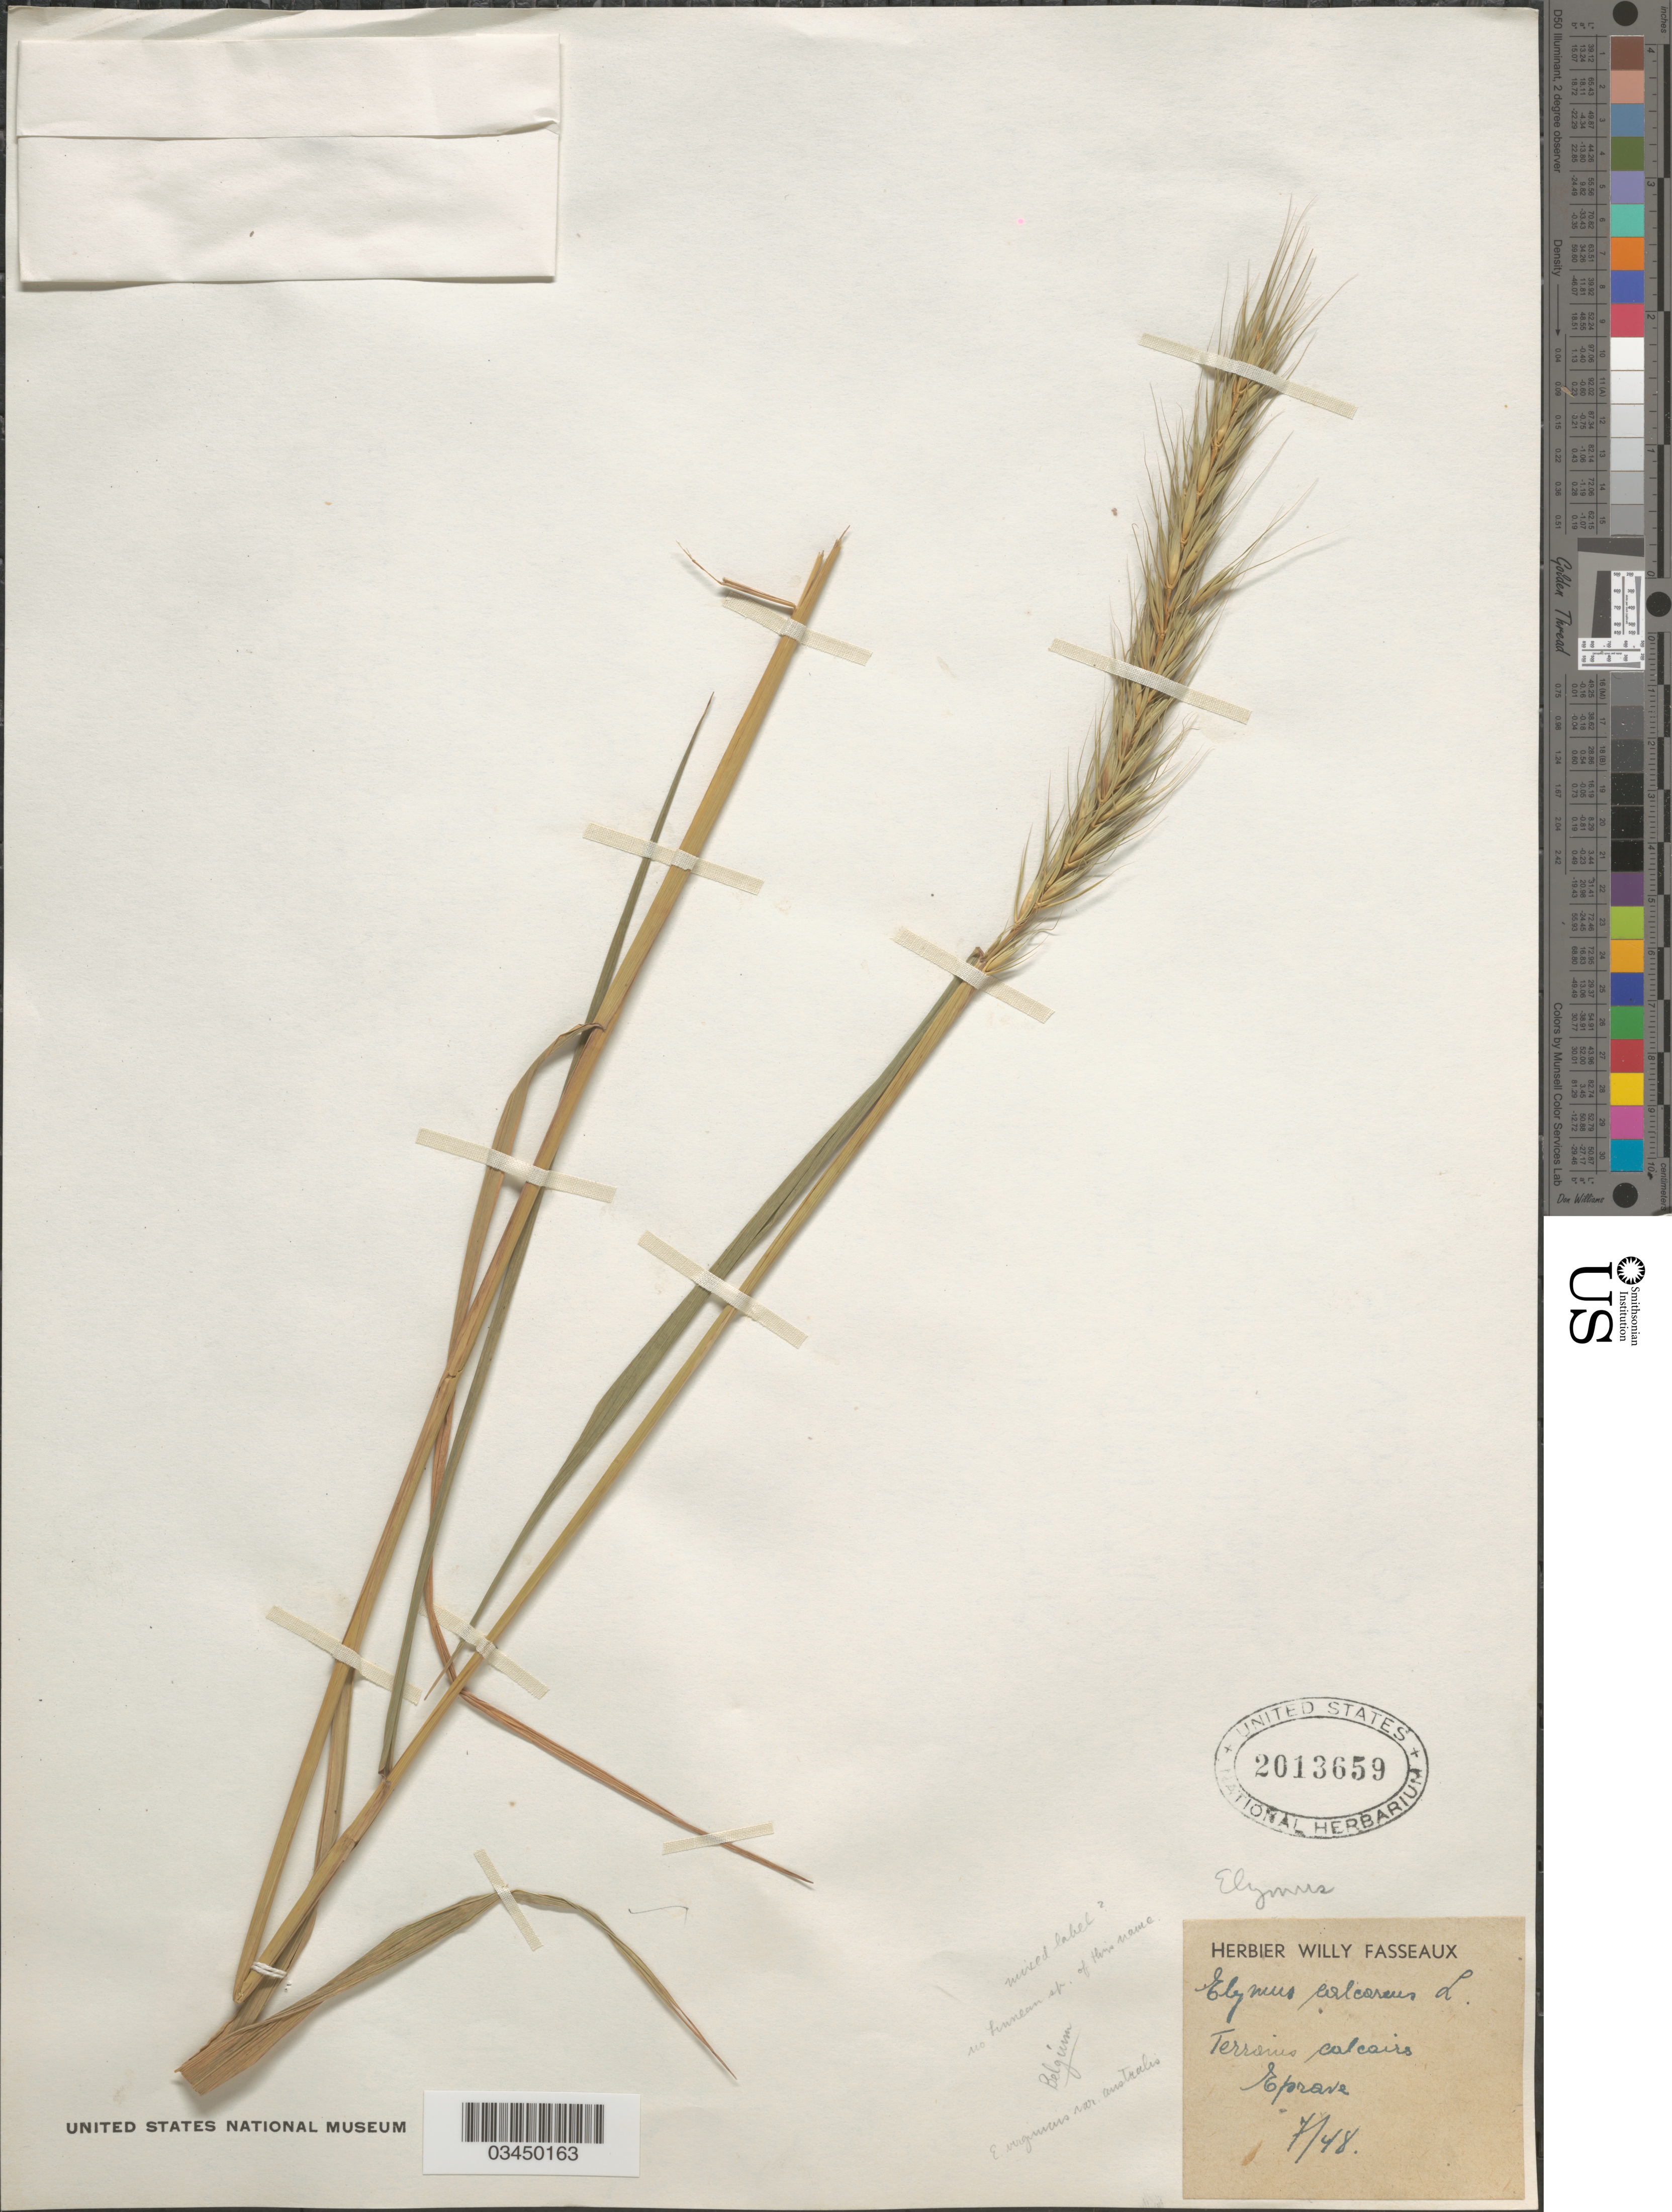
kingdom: Plantae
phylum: Tracheophyta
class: Liliopsida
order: Poales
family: Poaceae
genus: Elymus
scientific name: Elymus sp.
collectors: Ex herb. Willy Fasseaux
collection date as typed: Transcribed d/m/y: /7/48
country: Belgium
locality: Eprave.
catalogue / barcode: US 2013659